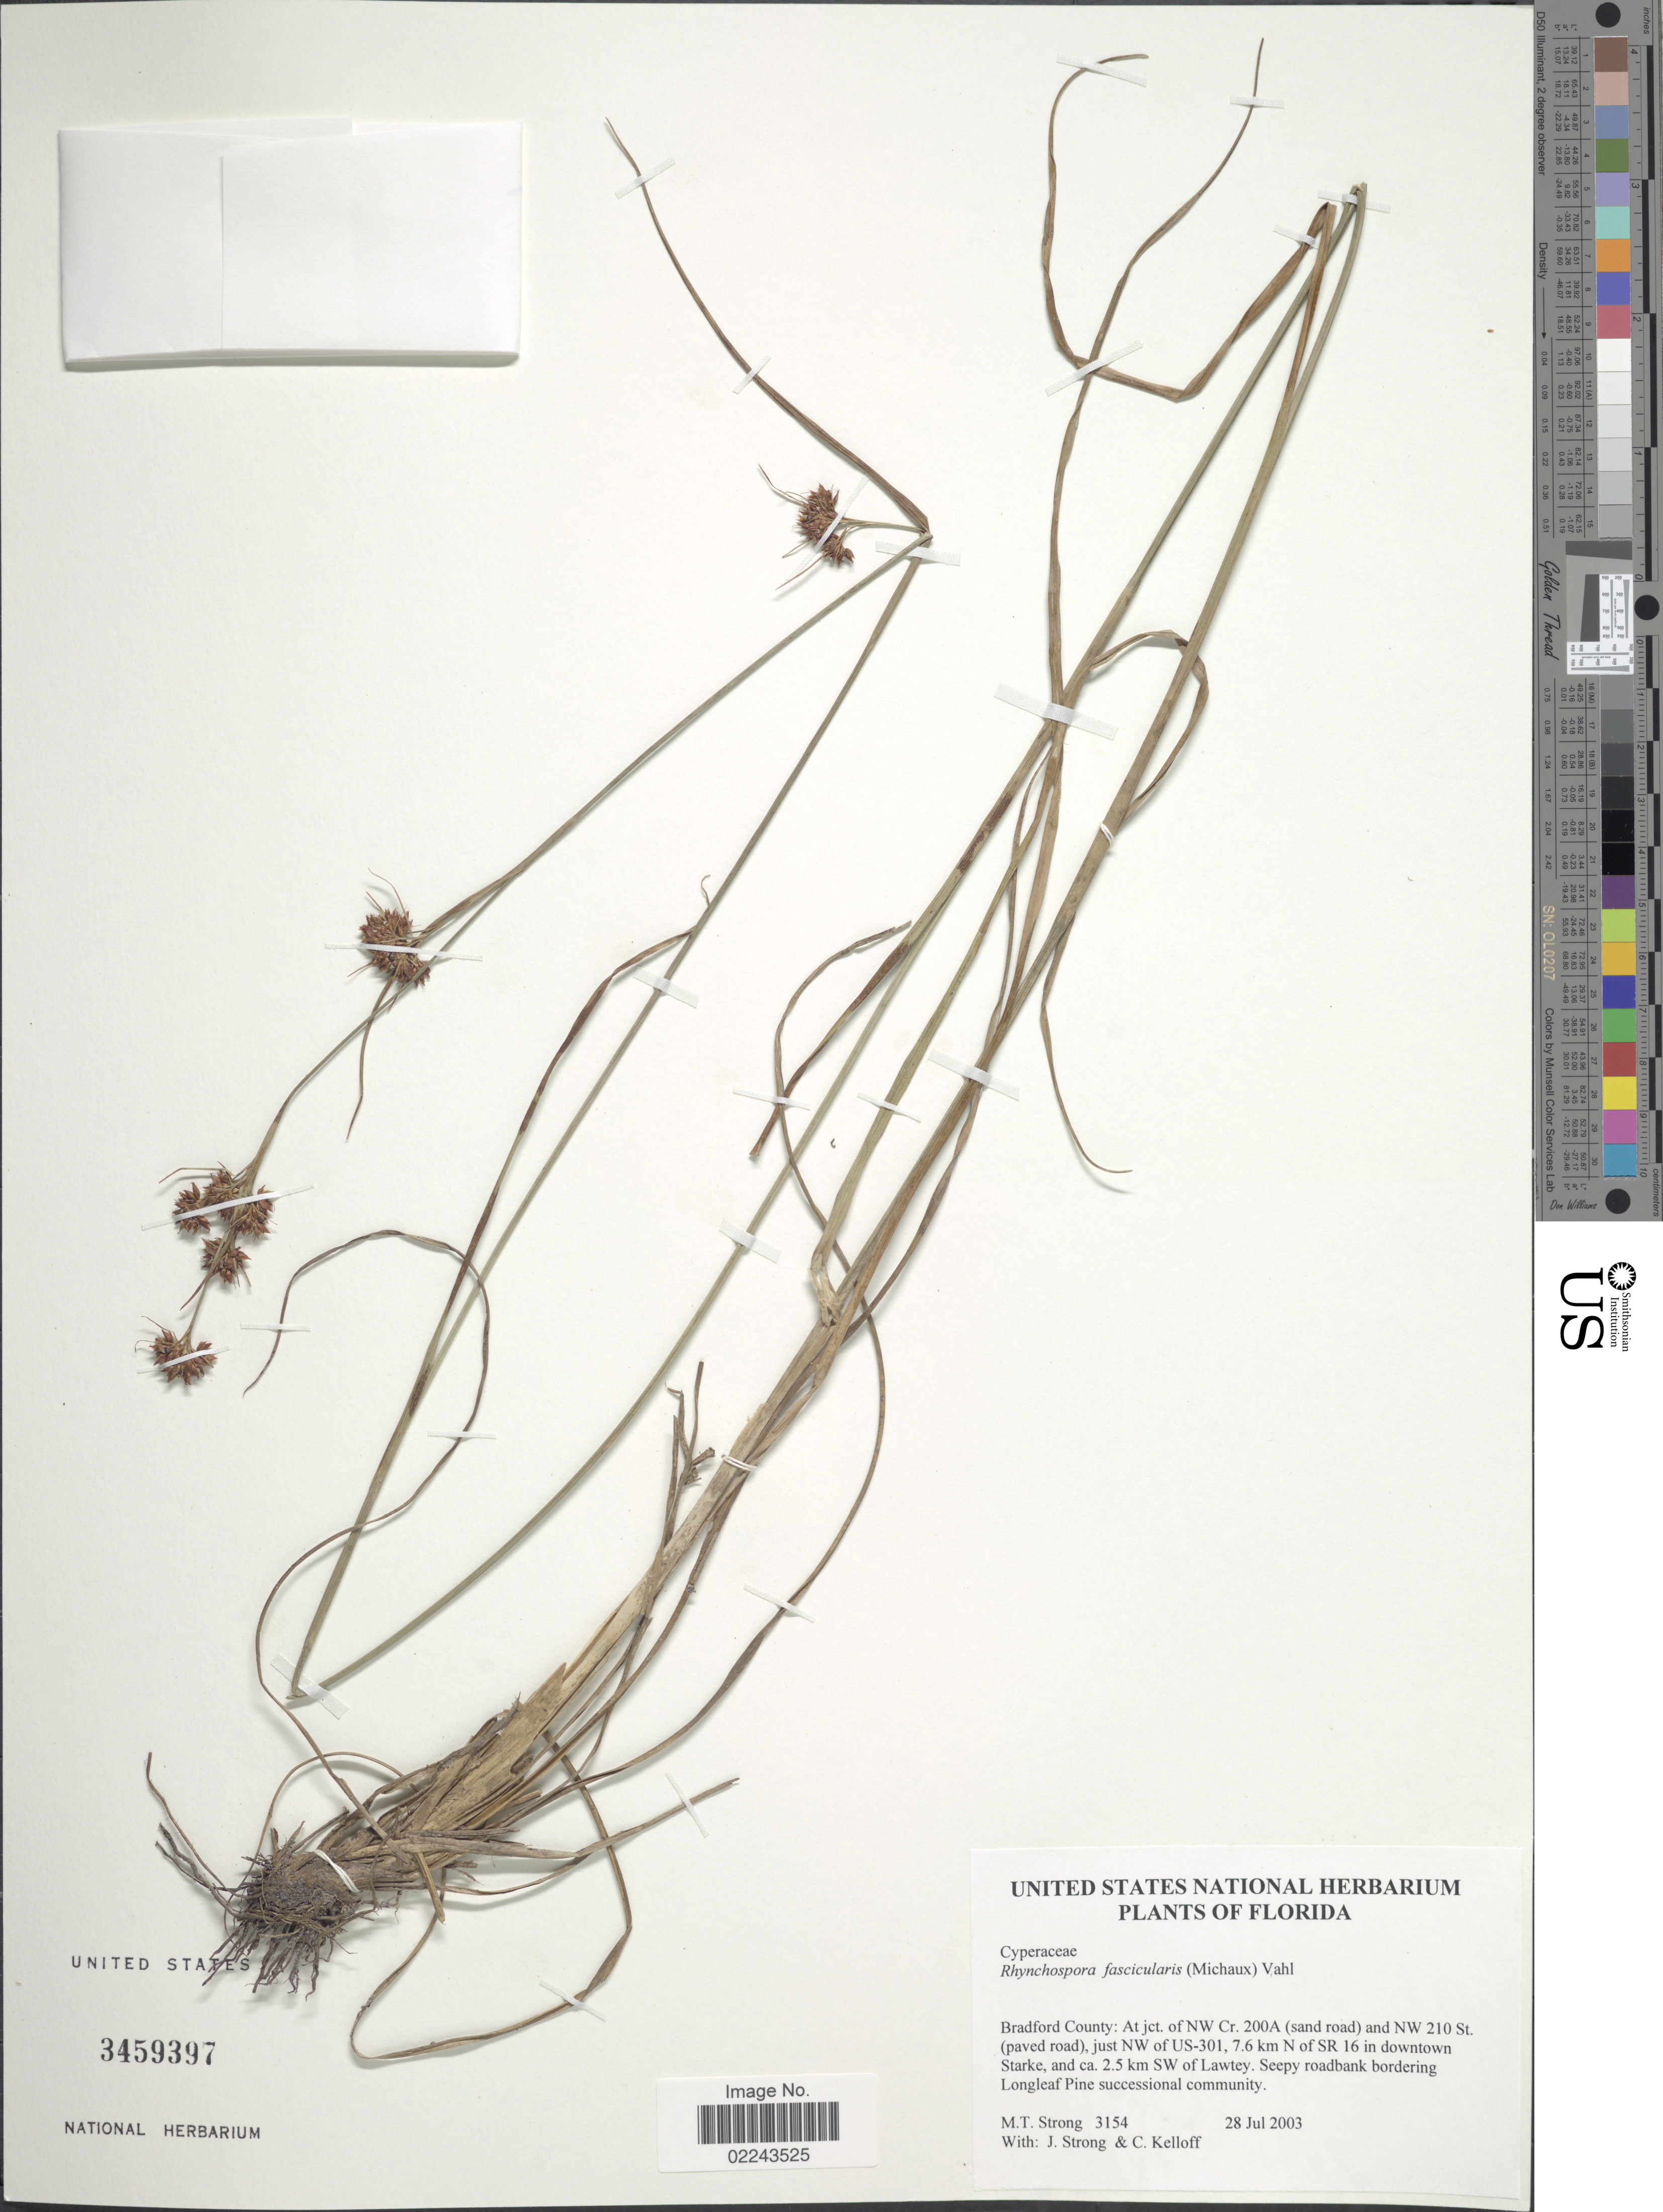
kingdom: Plantae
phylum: Tracheophyta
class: Liliopsida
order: Poales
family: Cyperaceae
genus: Rhynchospora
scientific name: Rhynchospora fascicularis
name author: (Michx.) Vahl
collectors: M. T. Strong, J. Strong & C. L. Kelloff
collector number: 3154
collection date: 2003-07-28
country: United States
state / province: Florida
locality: Bradford County, at jct of NW Cr. 200A (sand road) and NW 210 St (paved road), just NW of US-301, 7.6 km N of SR16 in downtown Starke, and ca 2.5 km SW of Lawtey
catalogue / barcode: US 3459397